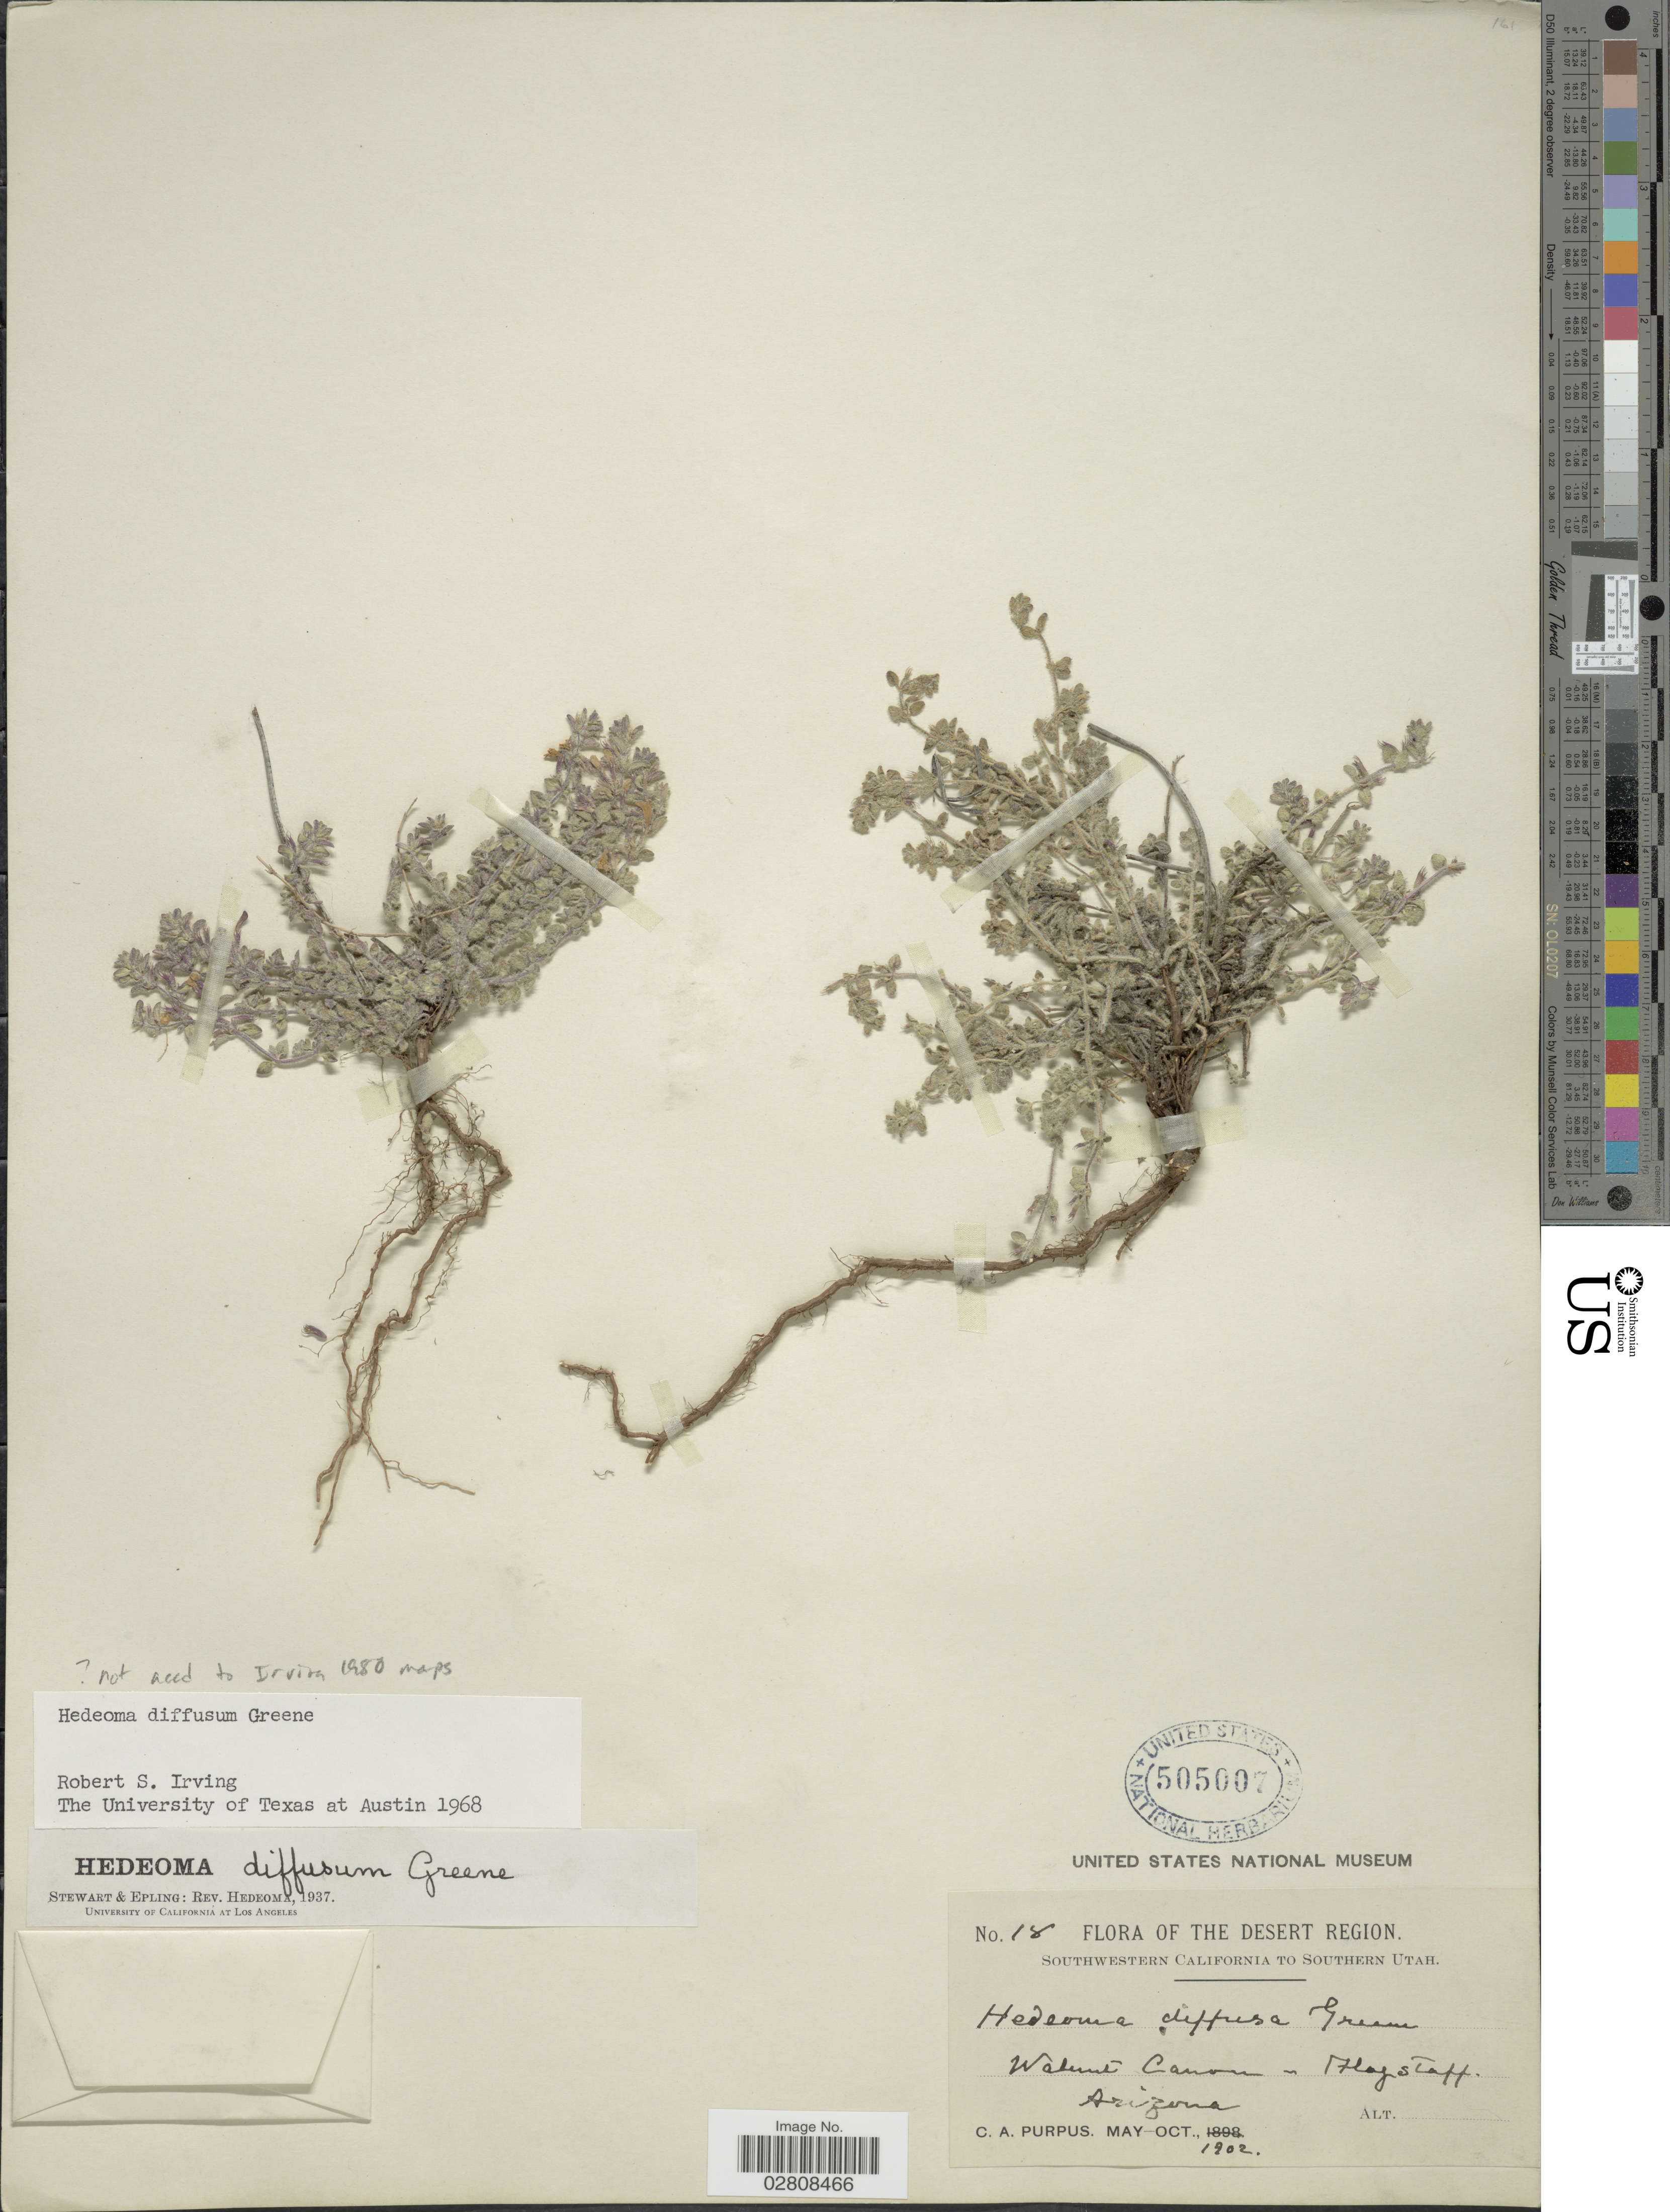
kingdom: Plantae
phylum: Tracheophyta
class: Magnoliopsida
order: Lamiales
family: Lamiaceae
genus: Hedeoma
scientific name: Hedeoma diffusa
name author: Greene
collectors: C. A. Purpus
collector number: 18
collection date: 1902-05/1902-10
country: United States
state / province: Arizona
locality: The Desert Region. Southwestern California to Southern Utah. Walnut Canon in Flagstaff.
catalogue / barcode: US 505007